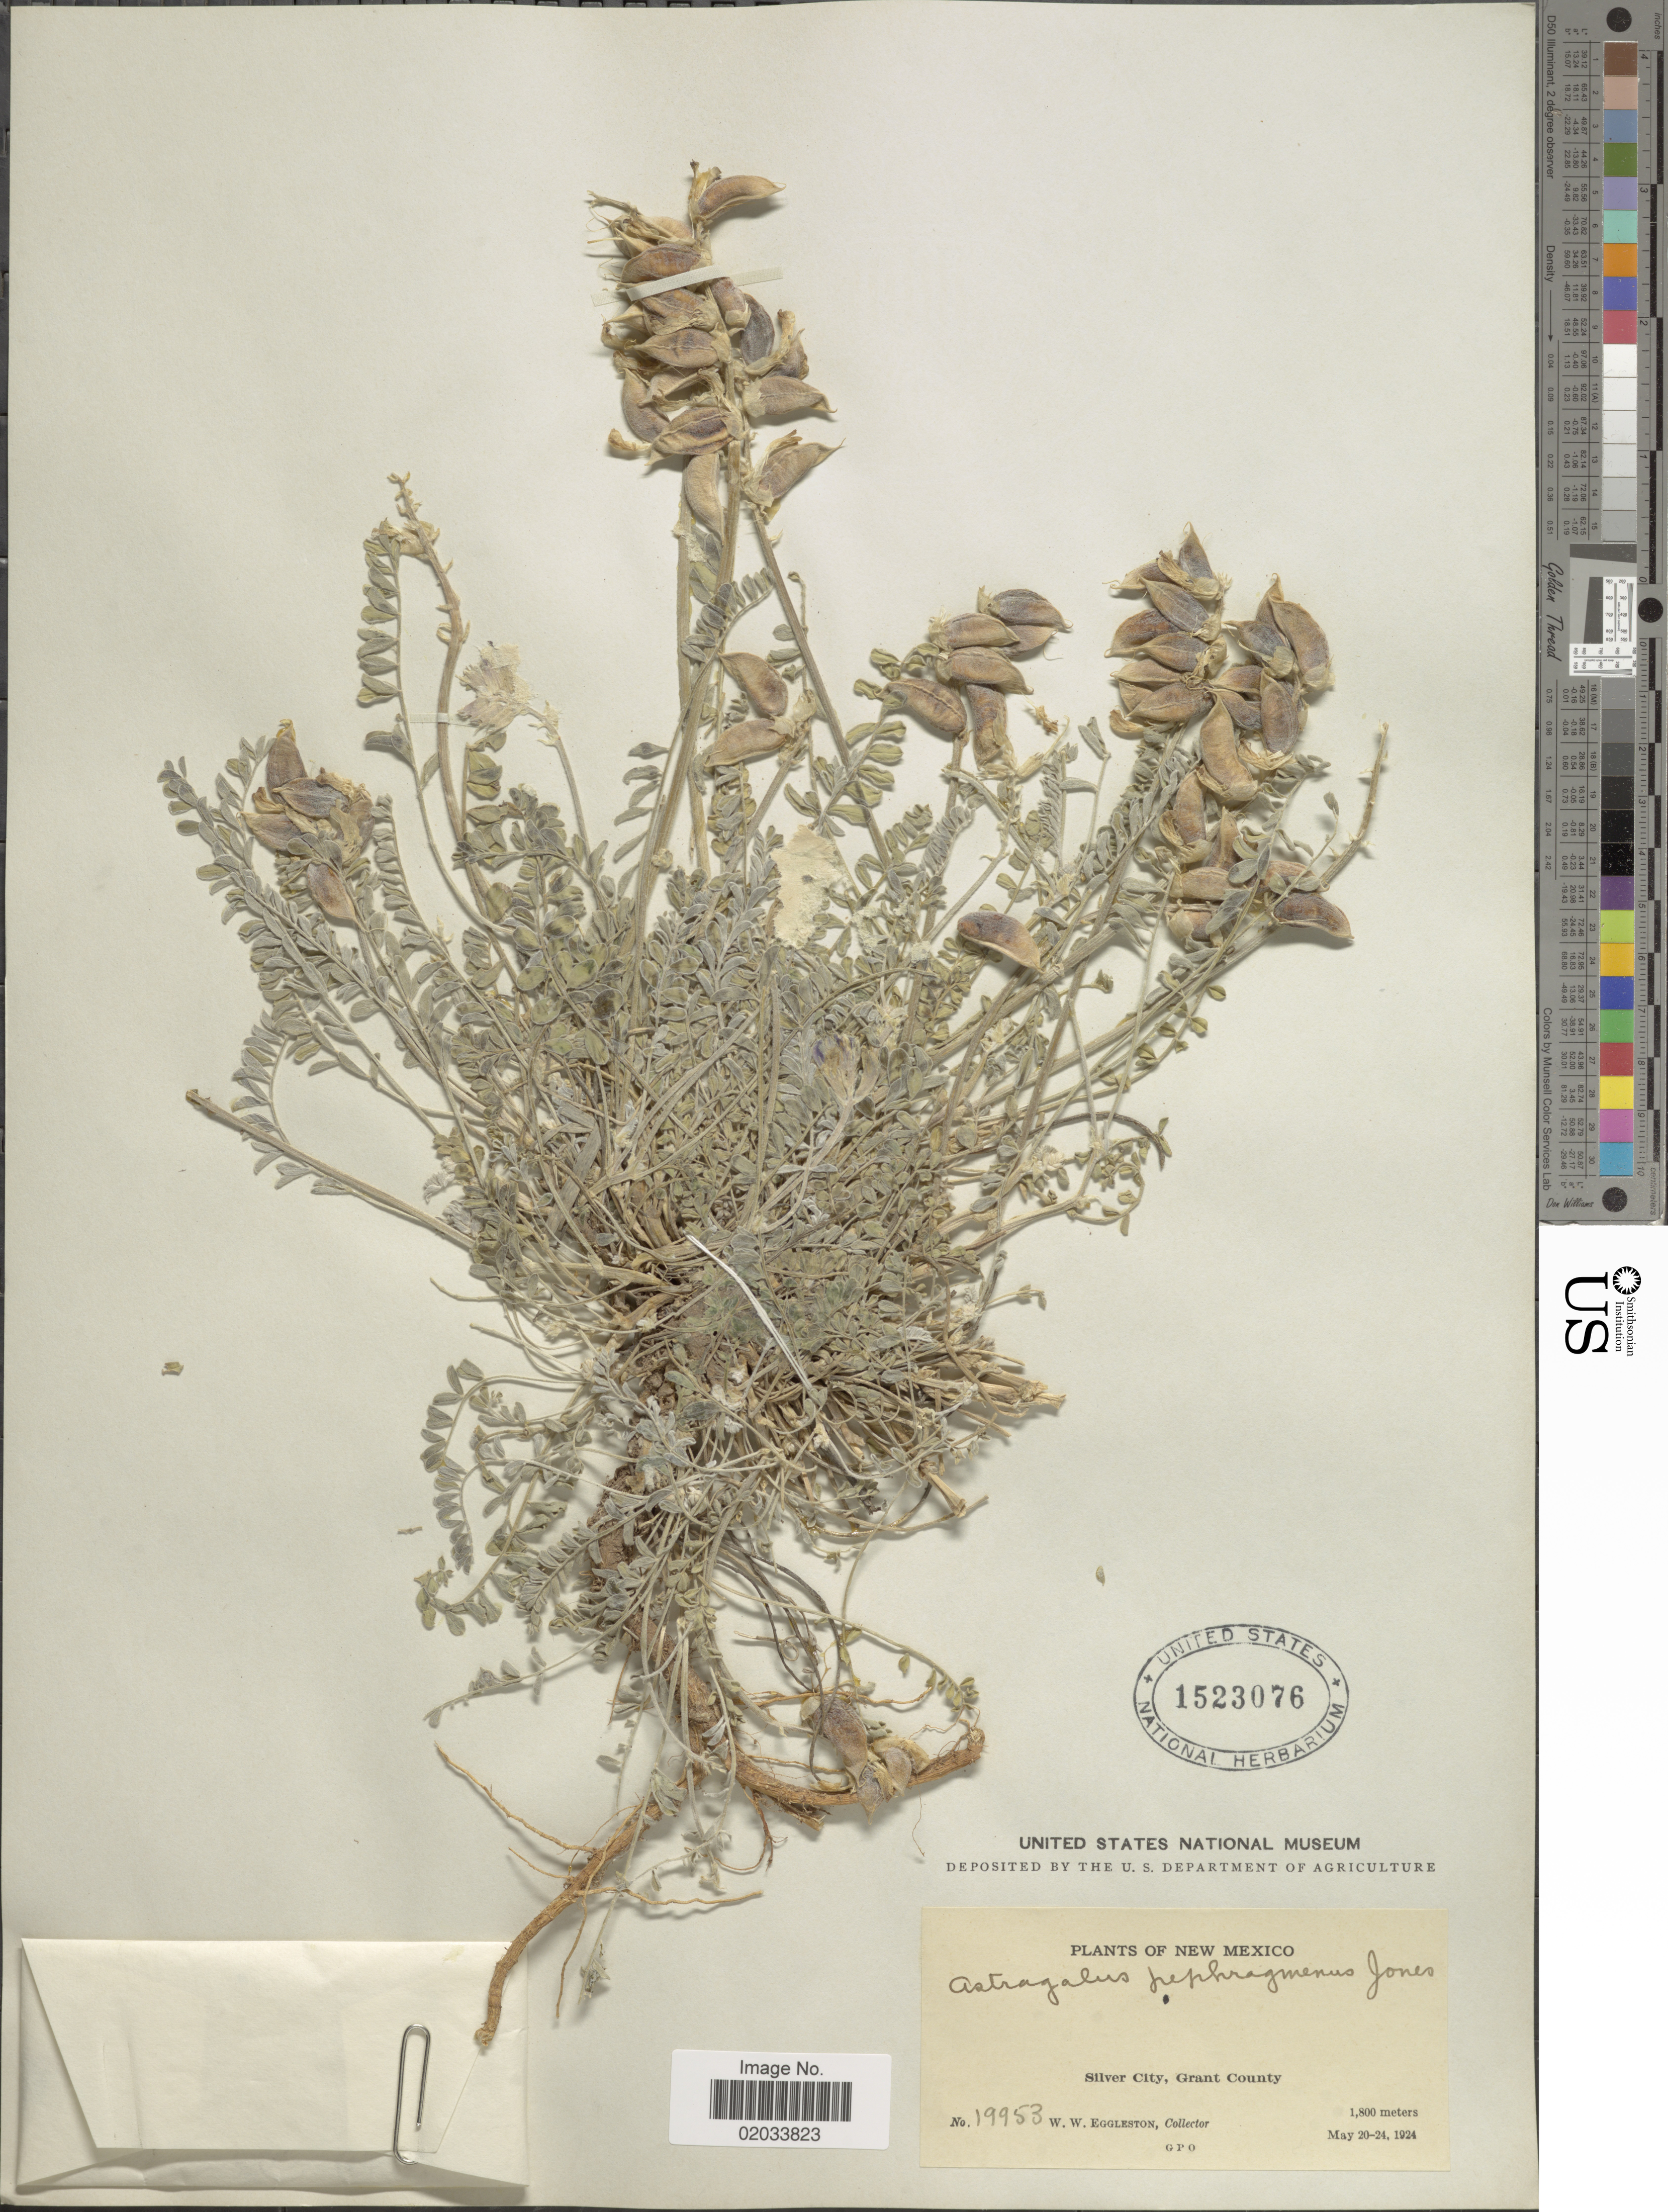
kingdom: Plantae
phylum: Tracheophyta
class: Magnoliopsida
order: Fabales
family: Fabaceae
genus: Astragalus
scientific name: Astragalus pephragmenus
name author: M.E. Jones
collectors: W. W. Eggleston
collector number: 19953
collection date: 1924-05-20/1924-05-24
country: United States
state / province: New Mexico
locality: Silver City, Grant County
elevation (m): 1800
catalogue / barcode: US 1523076